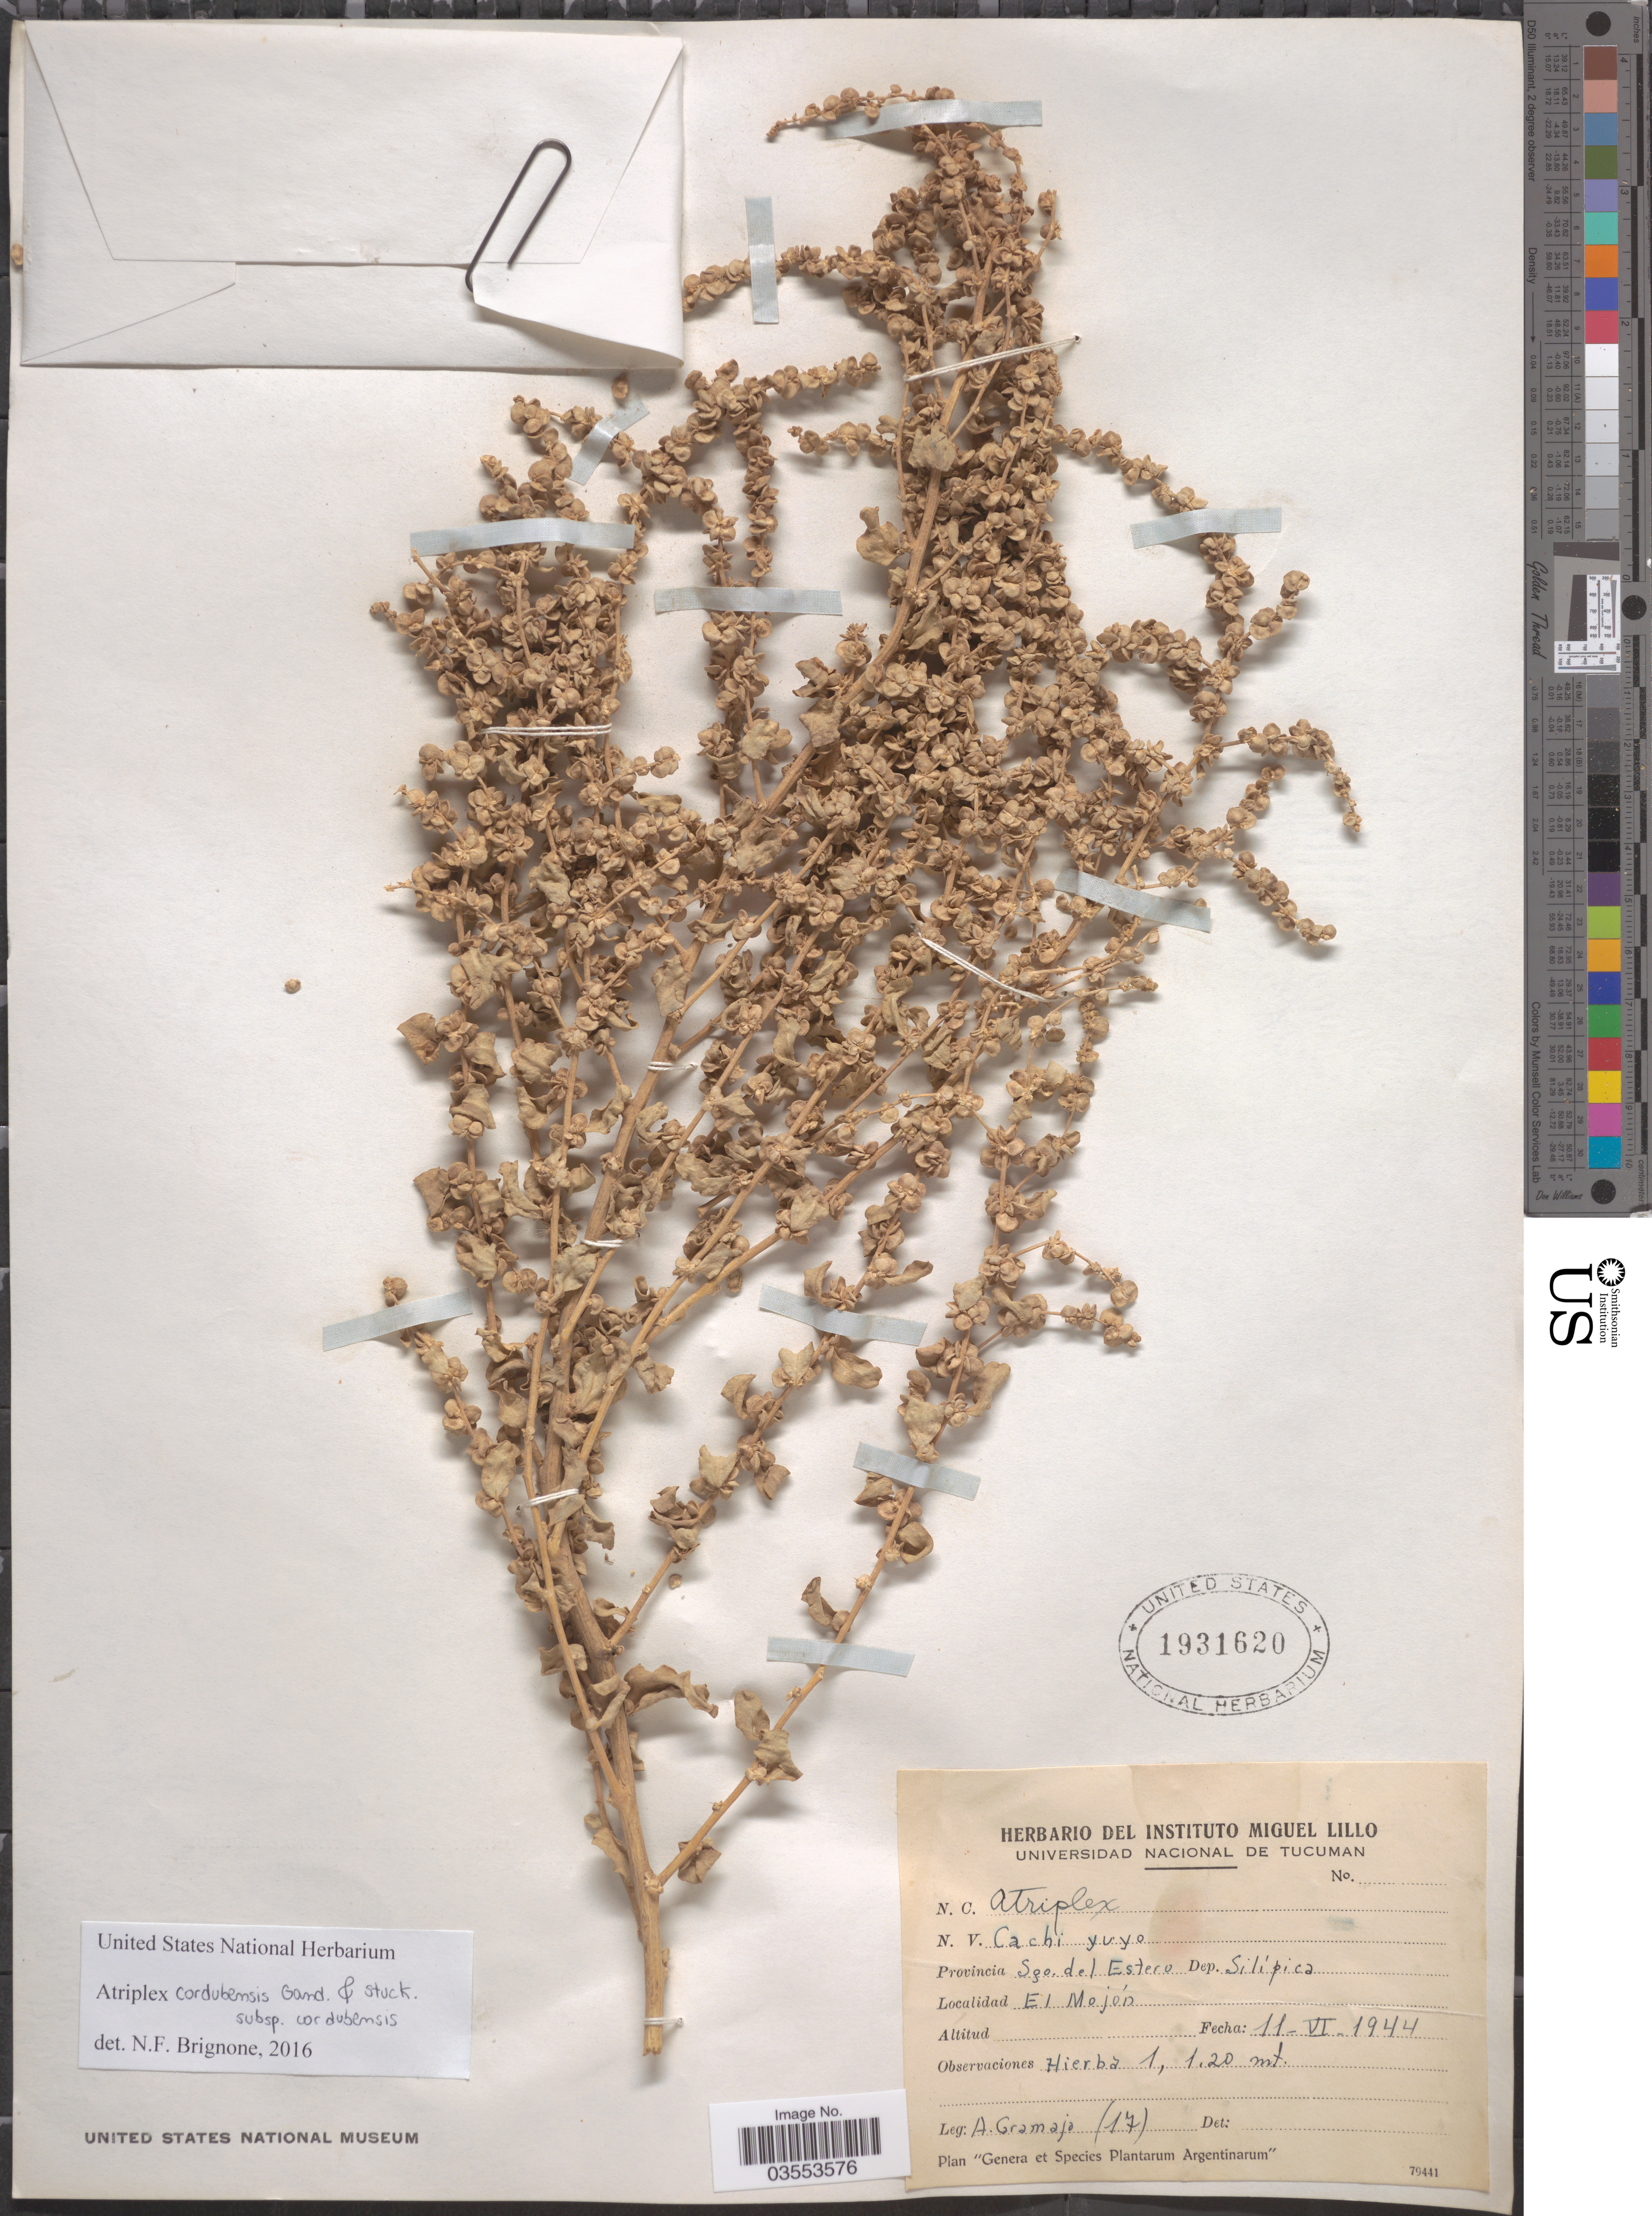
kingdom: Plantae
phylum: Tracheophyta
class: Magnoliopsida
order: Caryophyllales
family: Amaranthaceae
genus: Atriplex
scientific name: Atriplex sp.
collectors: A. Gramaja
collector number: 17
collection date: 1944-06-11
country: Argentina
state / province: Santiago del Estero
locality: Provincia Sgo. del Estero. Dep. Silípica. El Mojón.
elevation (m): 1120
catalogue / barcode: US 1931620